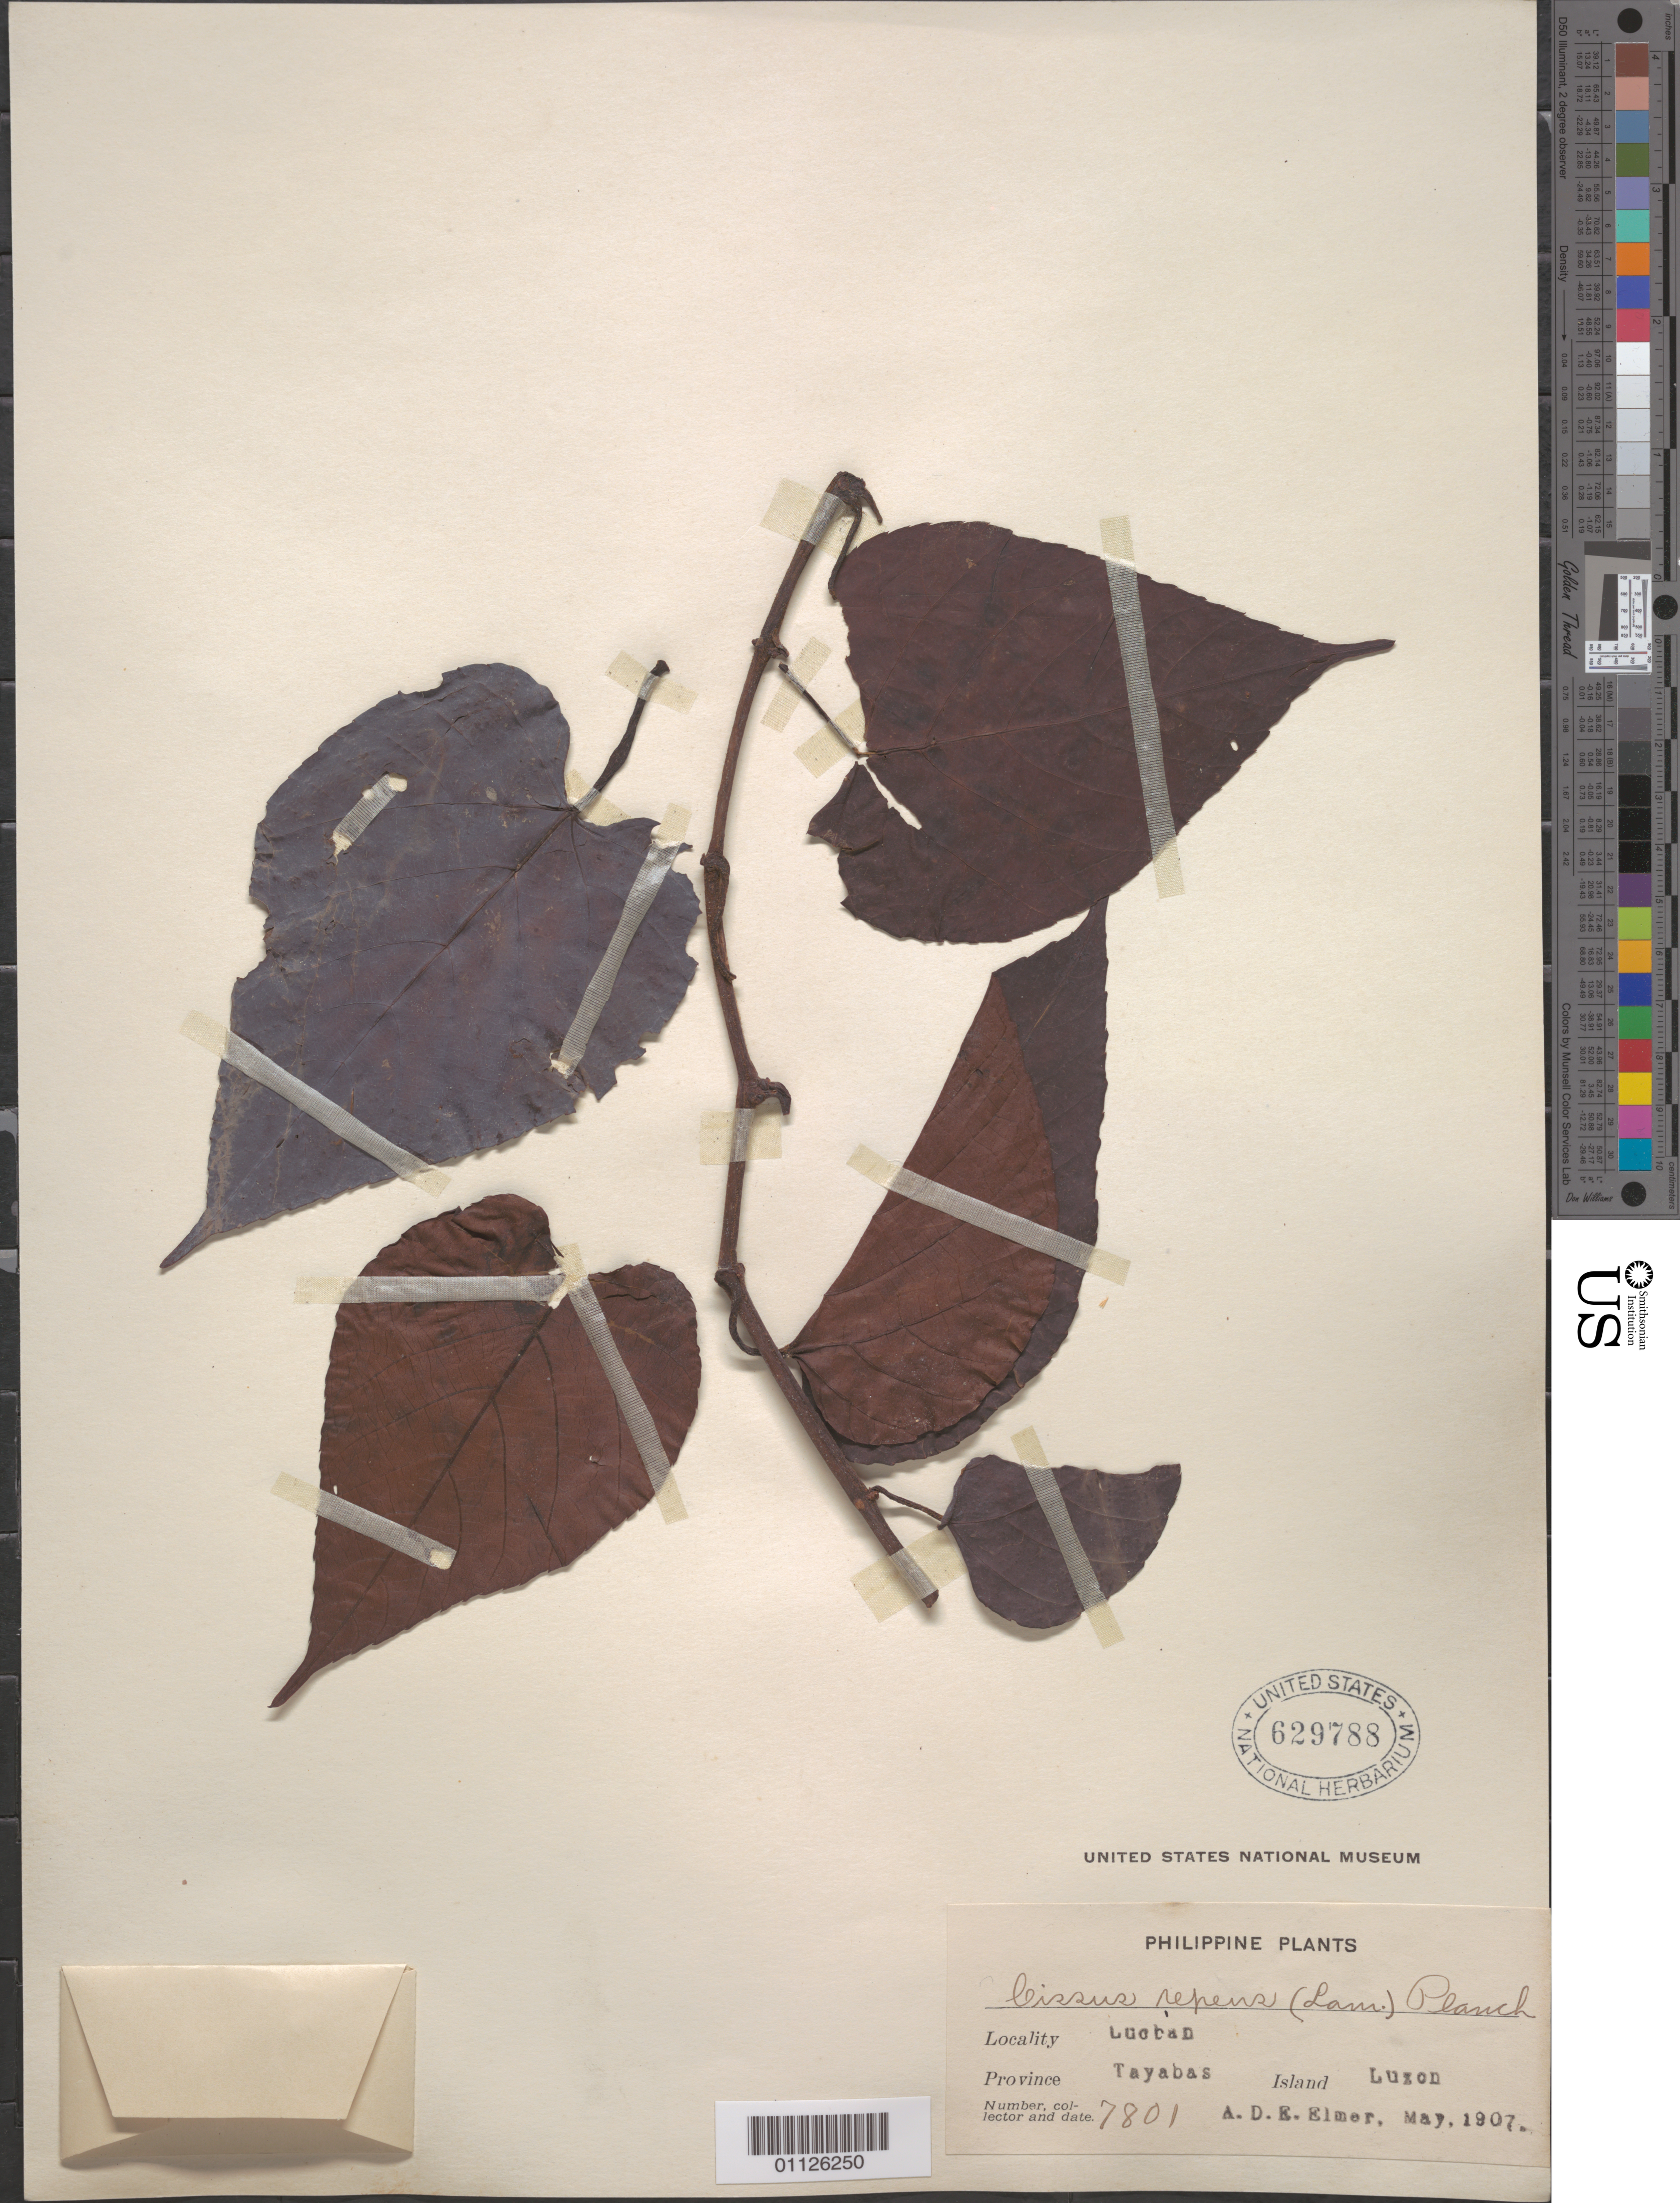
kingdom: Plantae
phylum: Tracheophyta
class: Magnoliopsida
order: Vitales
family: Vitaceae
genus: Cissus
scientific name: Cissus repens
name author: Lam.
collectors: A. D. E. Elmer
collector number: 7801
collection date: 1907-05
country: Philippines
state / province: Calabarzon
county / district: Quezon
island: Luzon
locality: Lucbad. Tayabas.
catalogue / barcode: US 629788